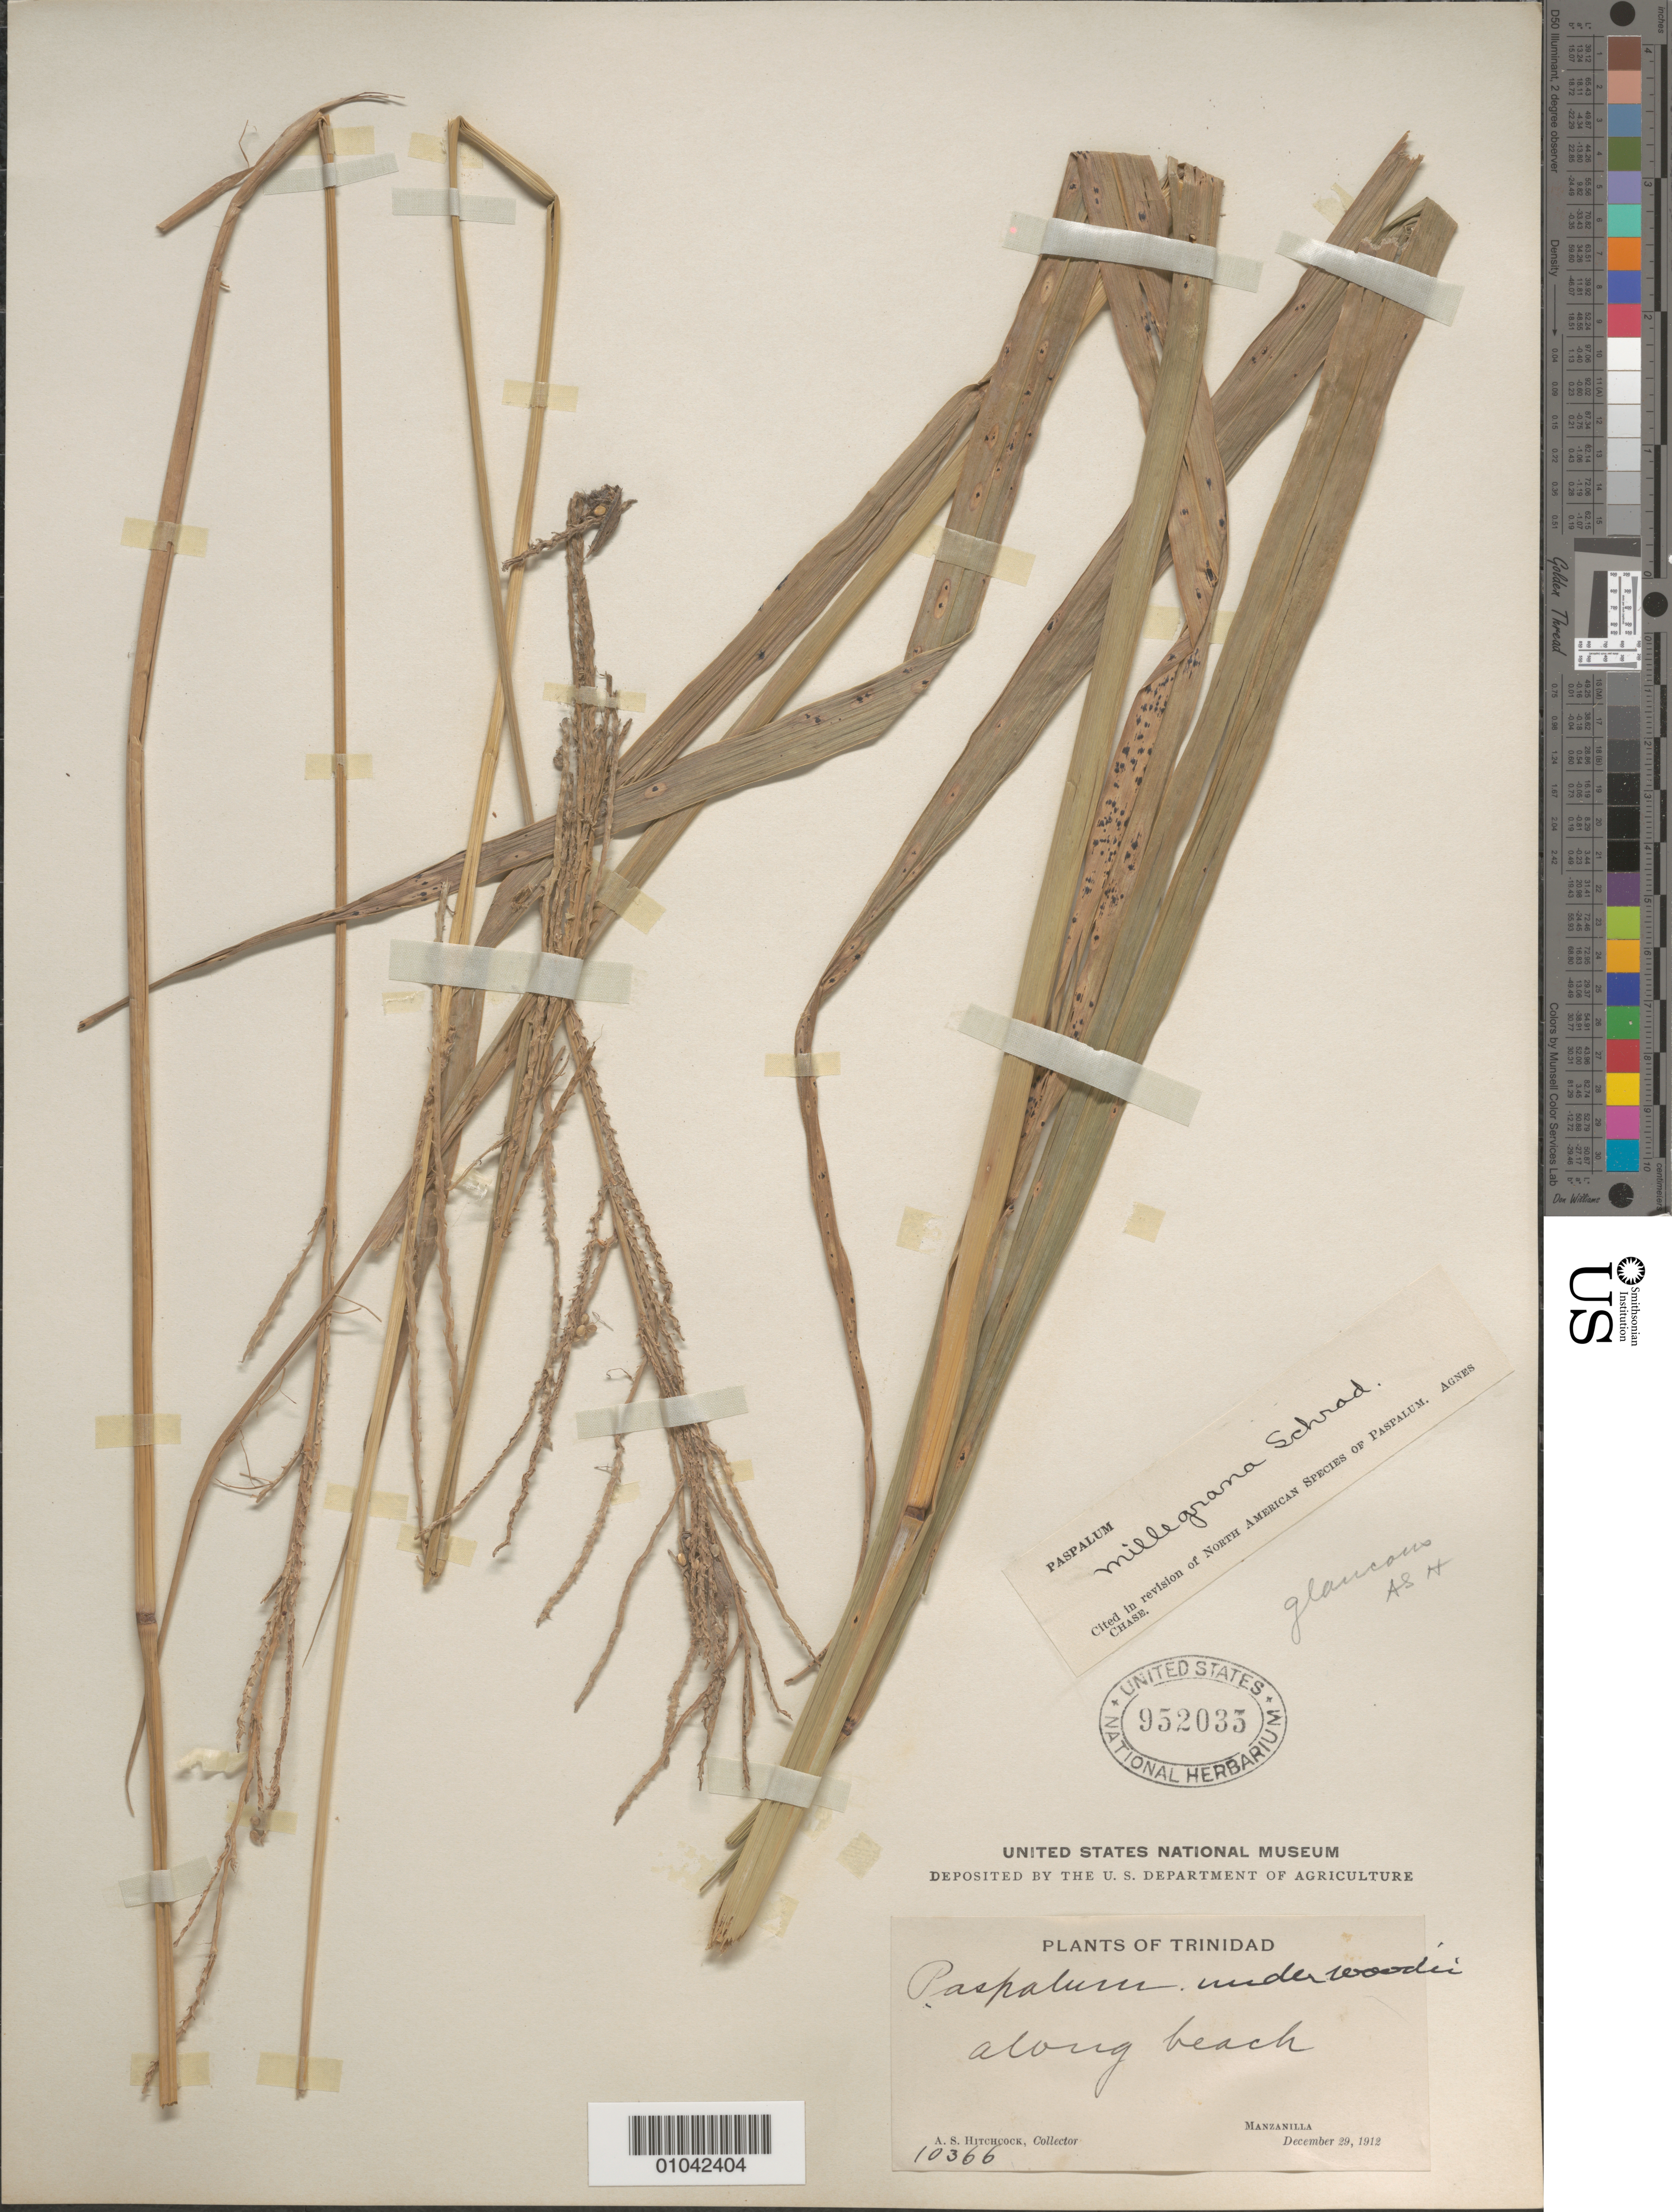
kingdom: Plantae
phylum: Tracheophyta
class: Liliopsida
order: Poales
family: Poaceae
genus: Paspalum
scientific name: Paspalum millegrana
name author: Schrad.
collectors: A. S. Hitchcock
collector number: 10366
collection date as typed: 29 Dec 1912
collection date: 1912-12-29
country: Trinidad and Tobago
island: Trinidad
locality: Manzanilla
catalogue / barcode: US 952035